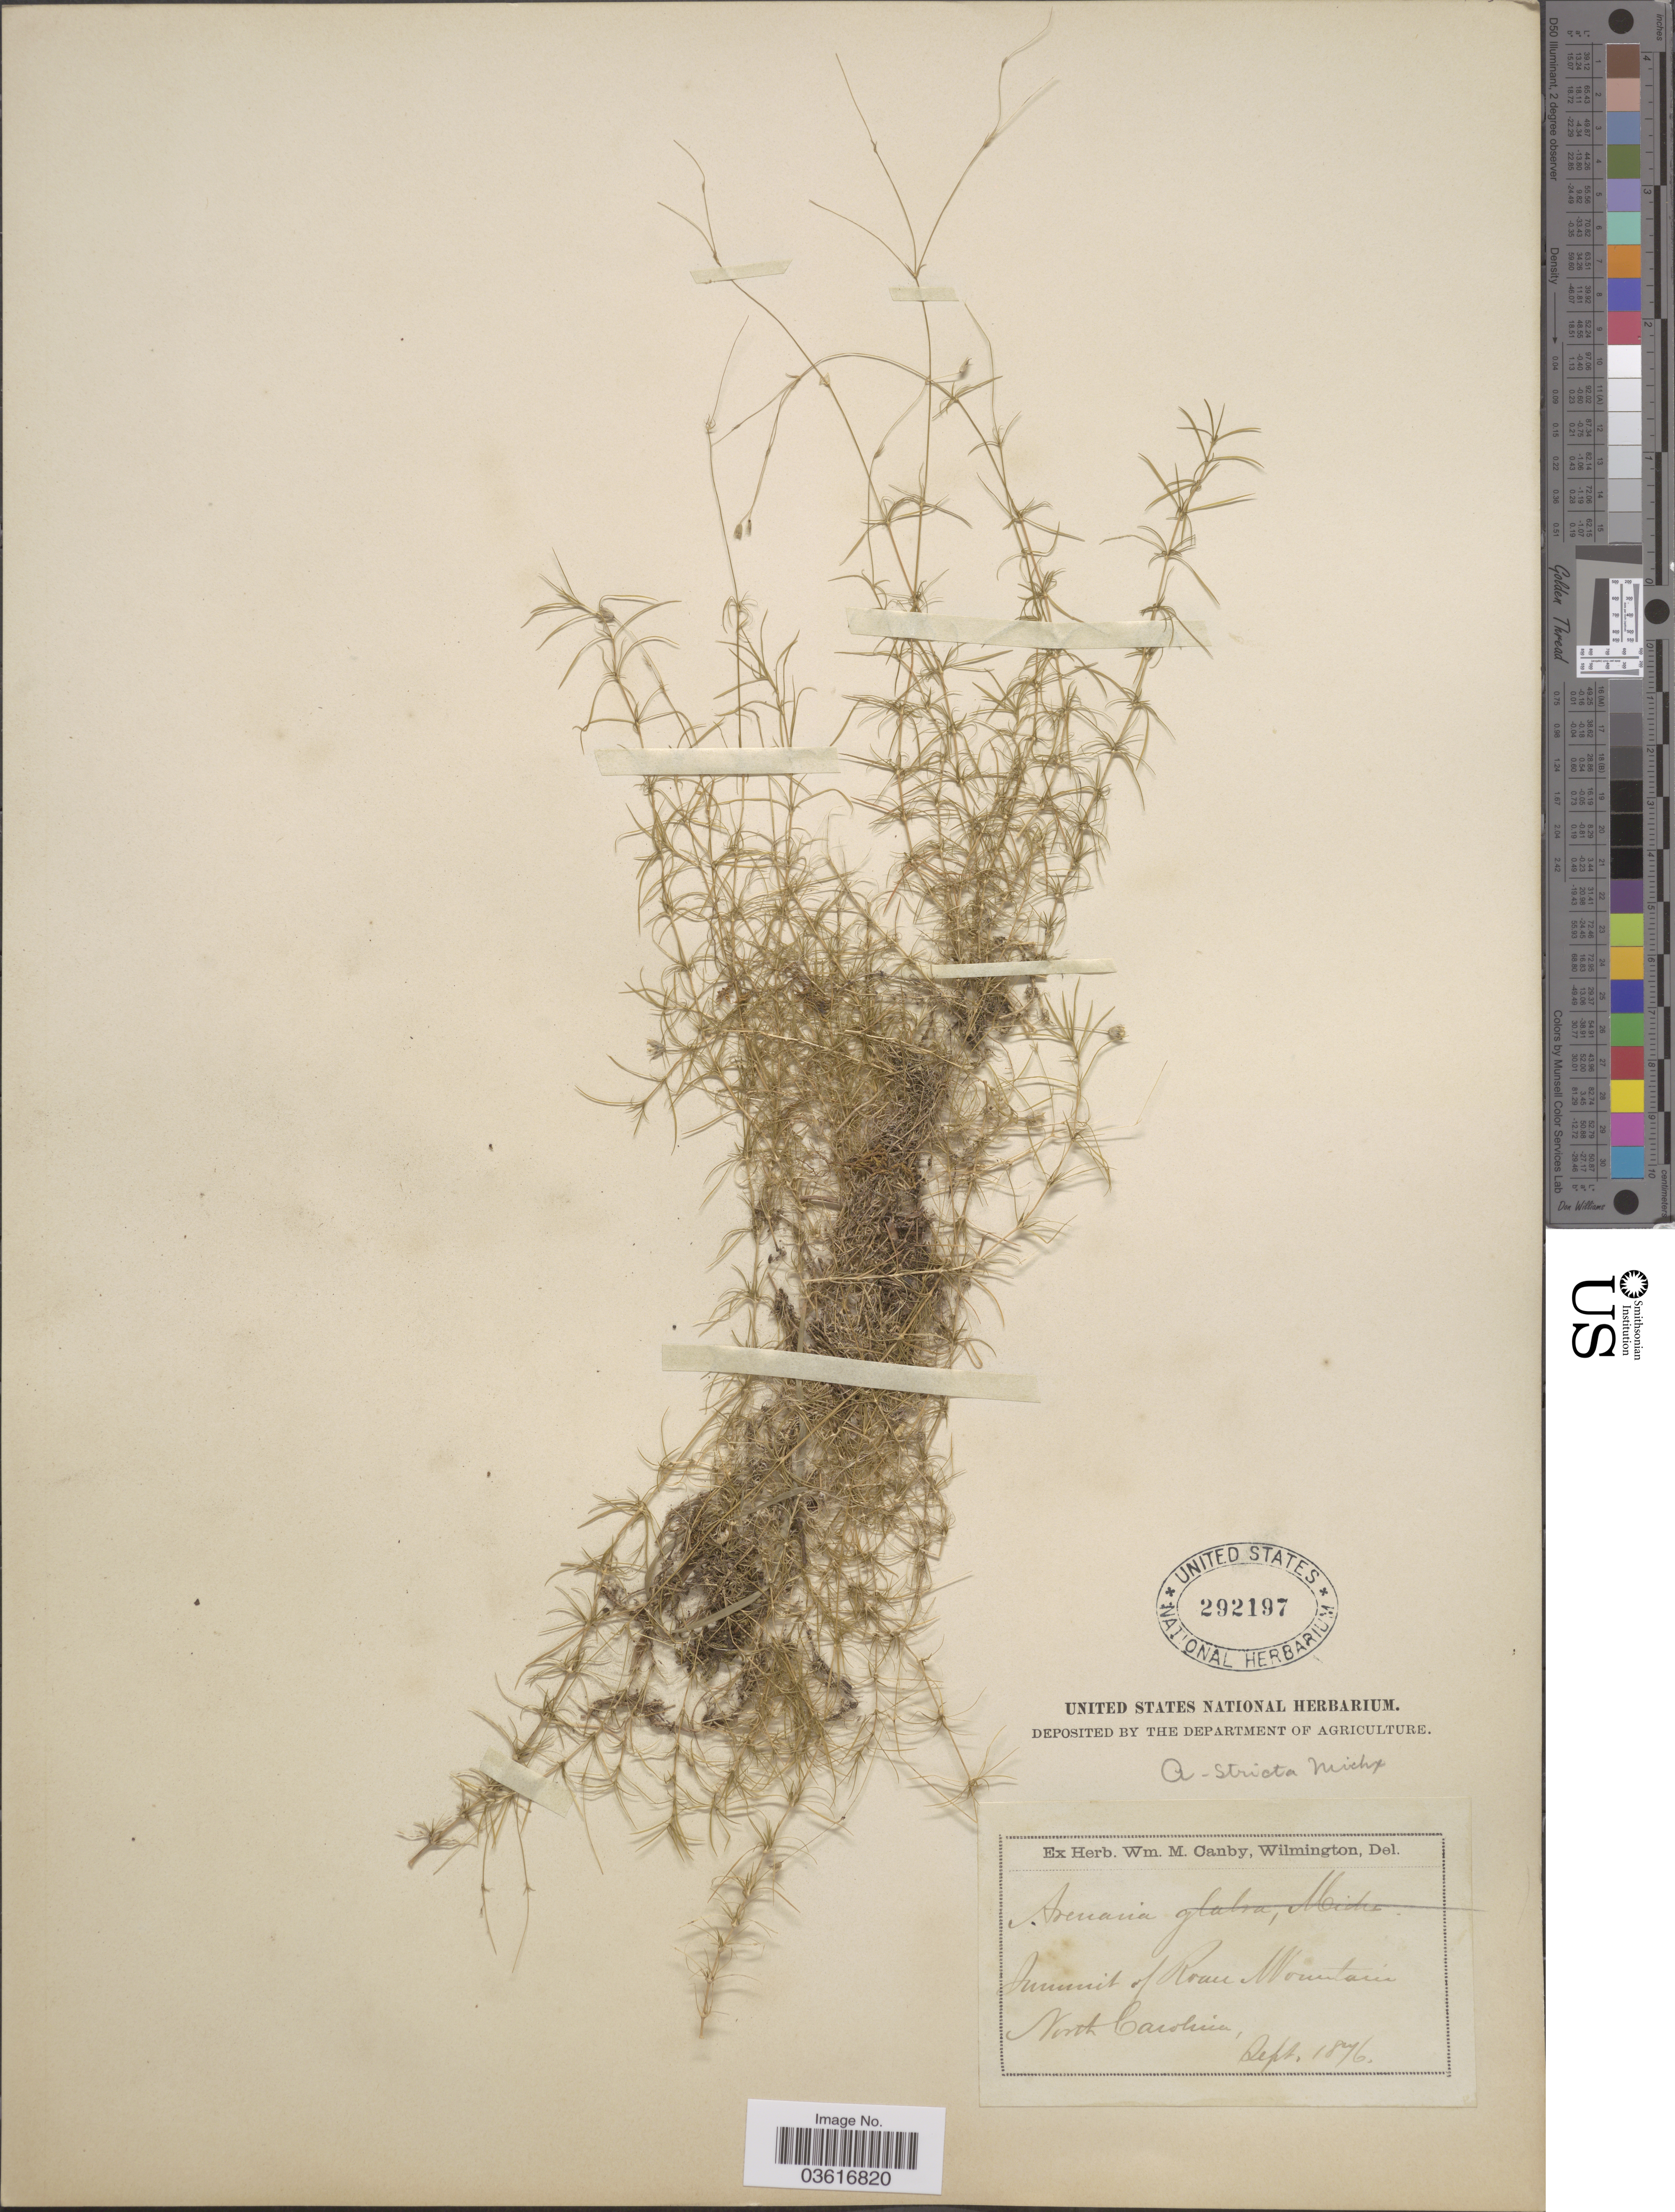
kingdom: Plantae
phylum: Tracheophyta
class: Magnoliopsida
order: Caryophyllales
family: Caryophyllaceae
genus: Minuartia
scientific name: Minuartia stricta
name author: (Sw.) Hiern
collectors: ex herb. W.M. Canby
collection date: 1876-09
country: United States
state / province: North Carolina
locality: Summit of Roan Mountain.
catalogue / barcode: US 292197